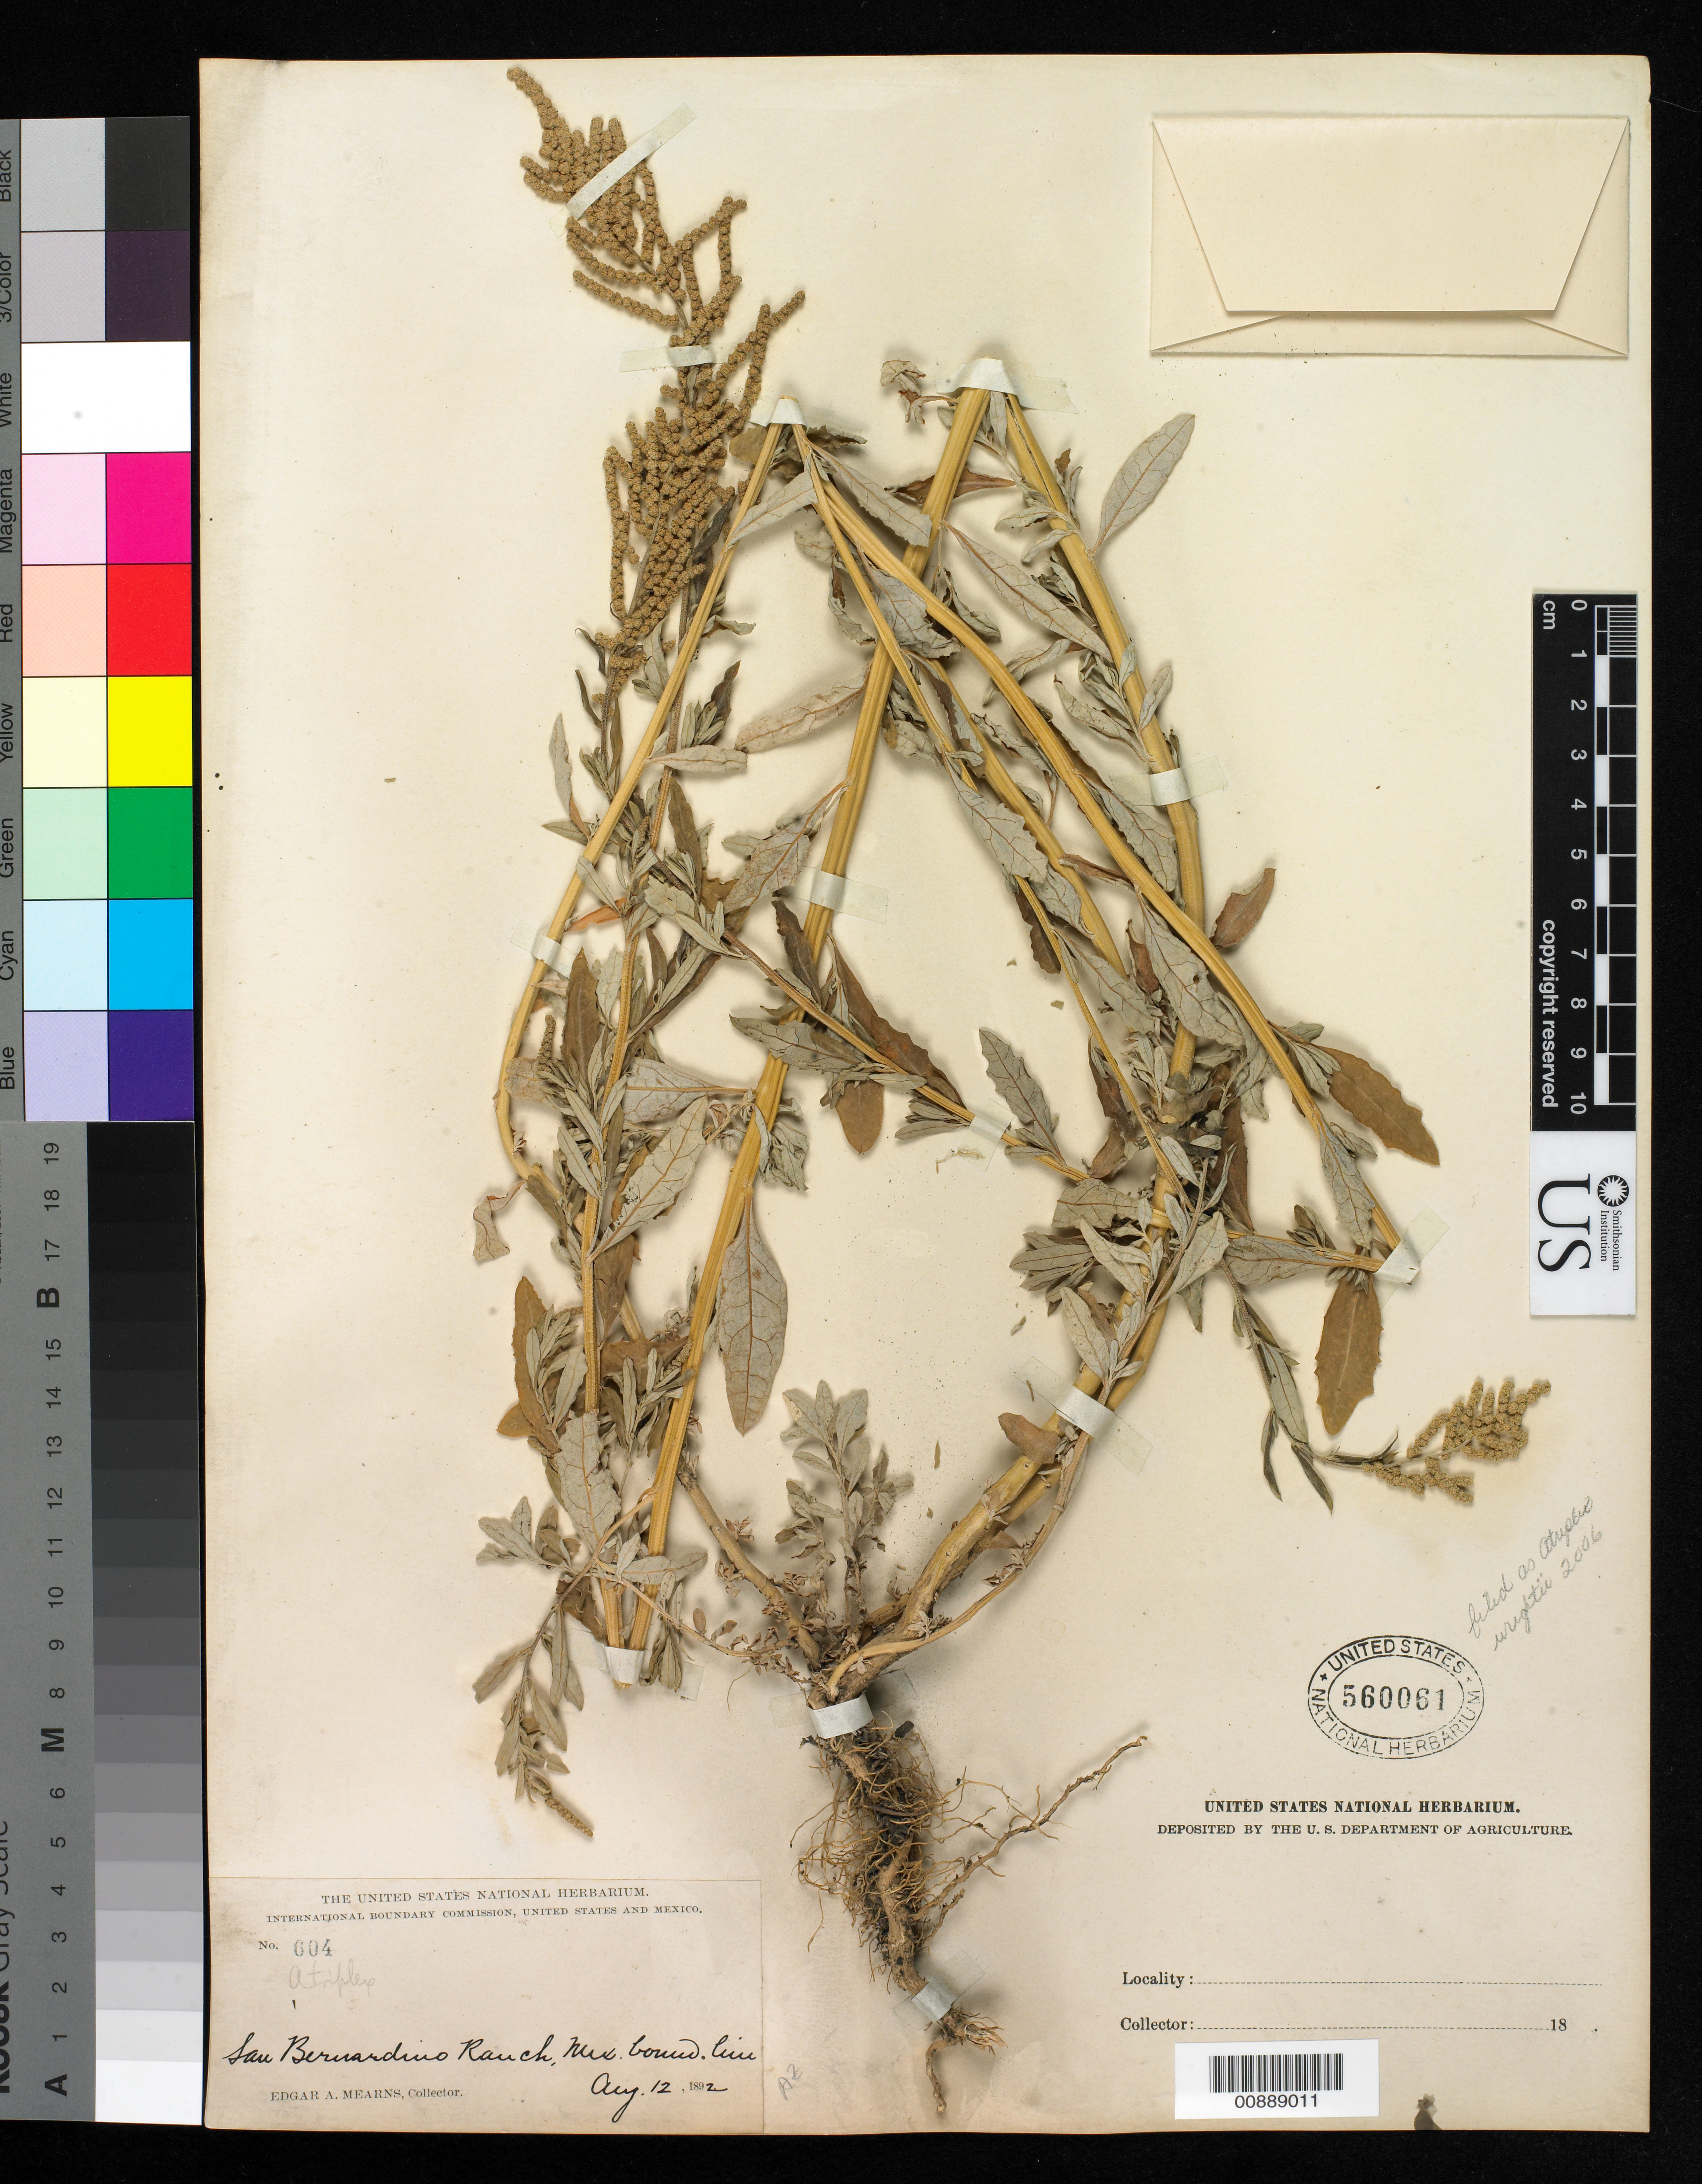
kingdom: Plantae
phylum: Tracheophyta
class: Magnoliopsida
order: Caryophyllales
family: Amaranthaceae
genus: Atriplex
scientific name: Atriplex wrightii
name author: S. Watson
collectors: E. A. Mearns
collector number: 604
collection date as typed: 12 Aug 1892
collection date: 1892-08-12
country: United States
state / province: Arizona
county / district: Cochise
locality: San Bernardino Ranch, Mexican Boundary Line.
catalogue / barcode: US 560061